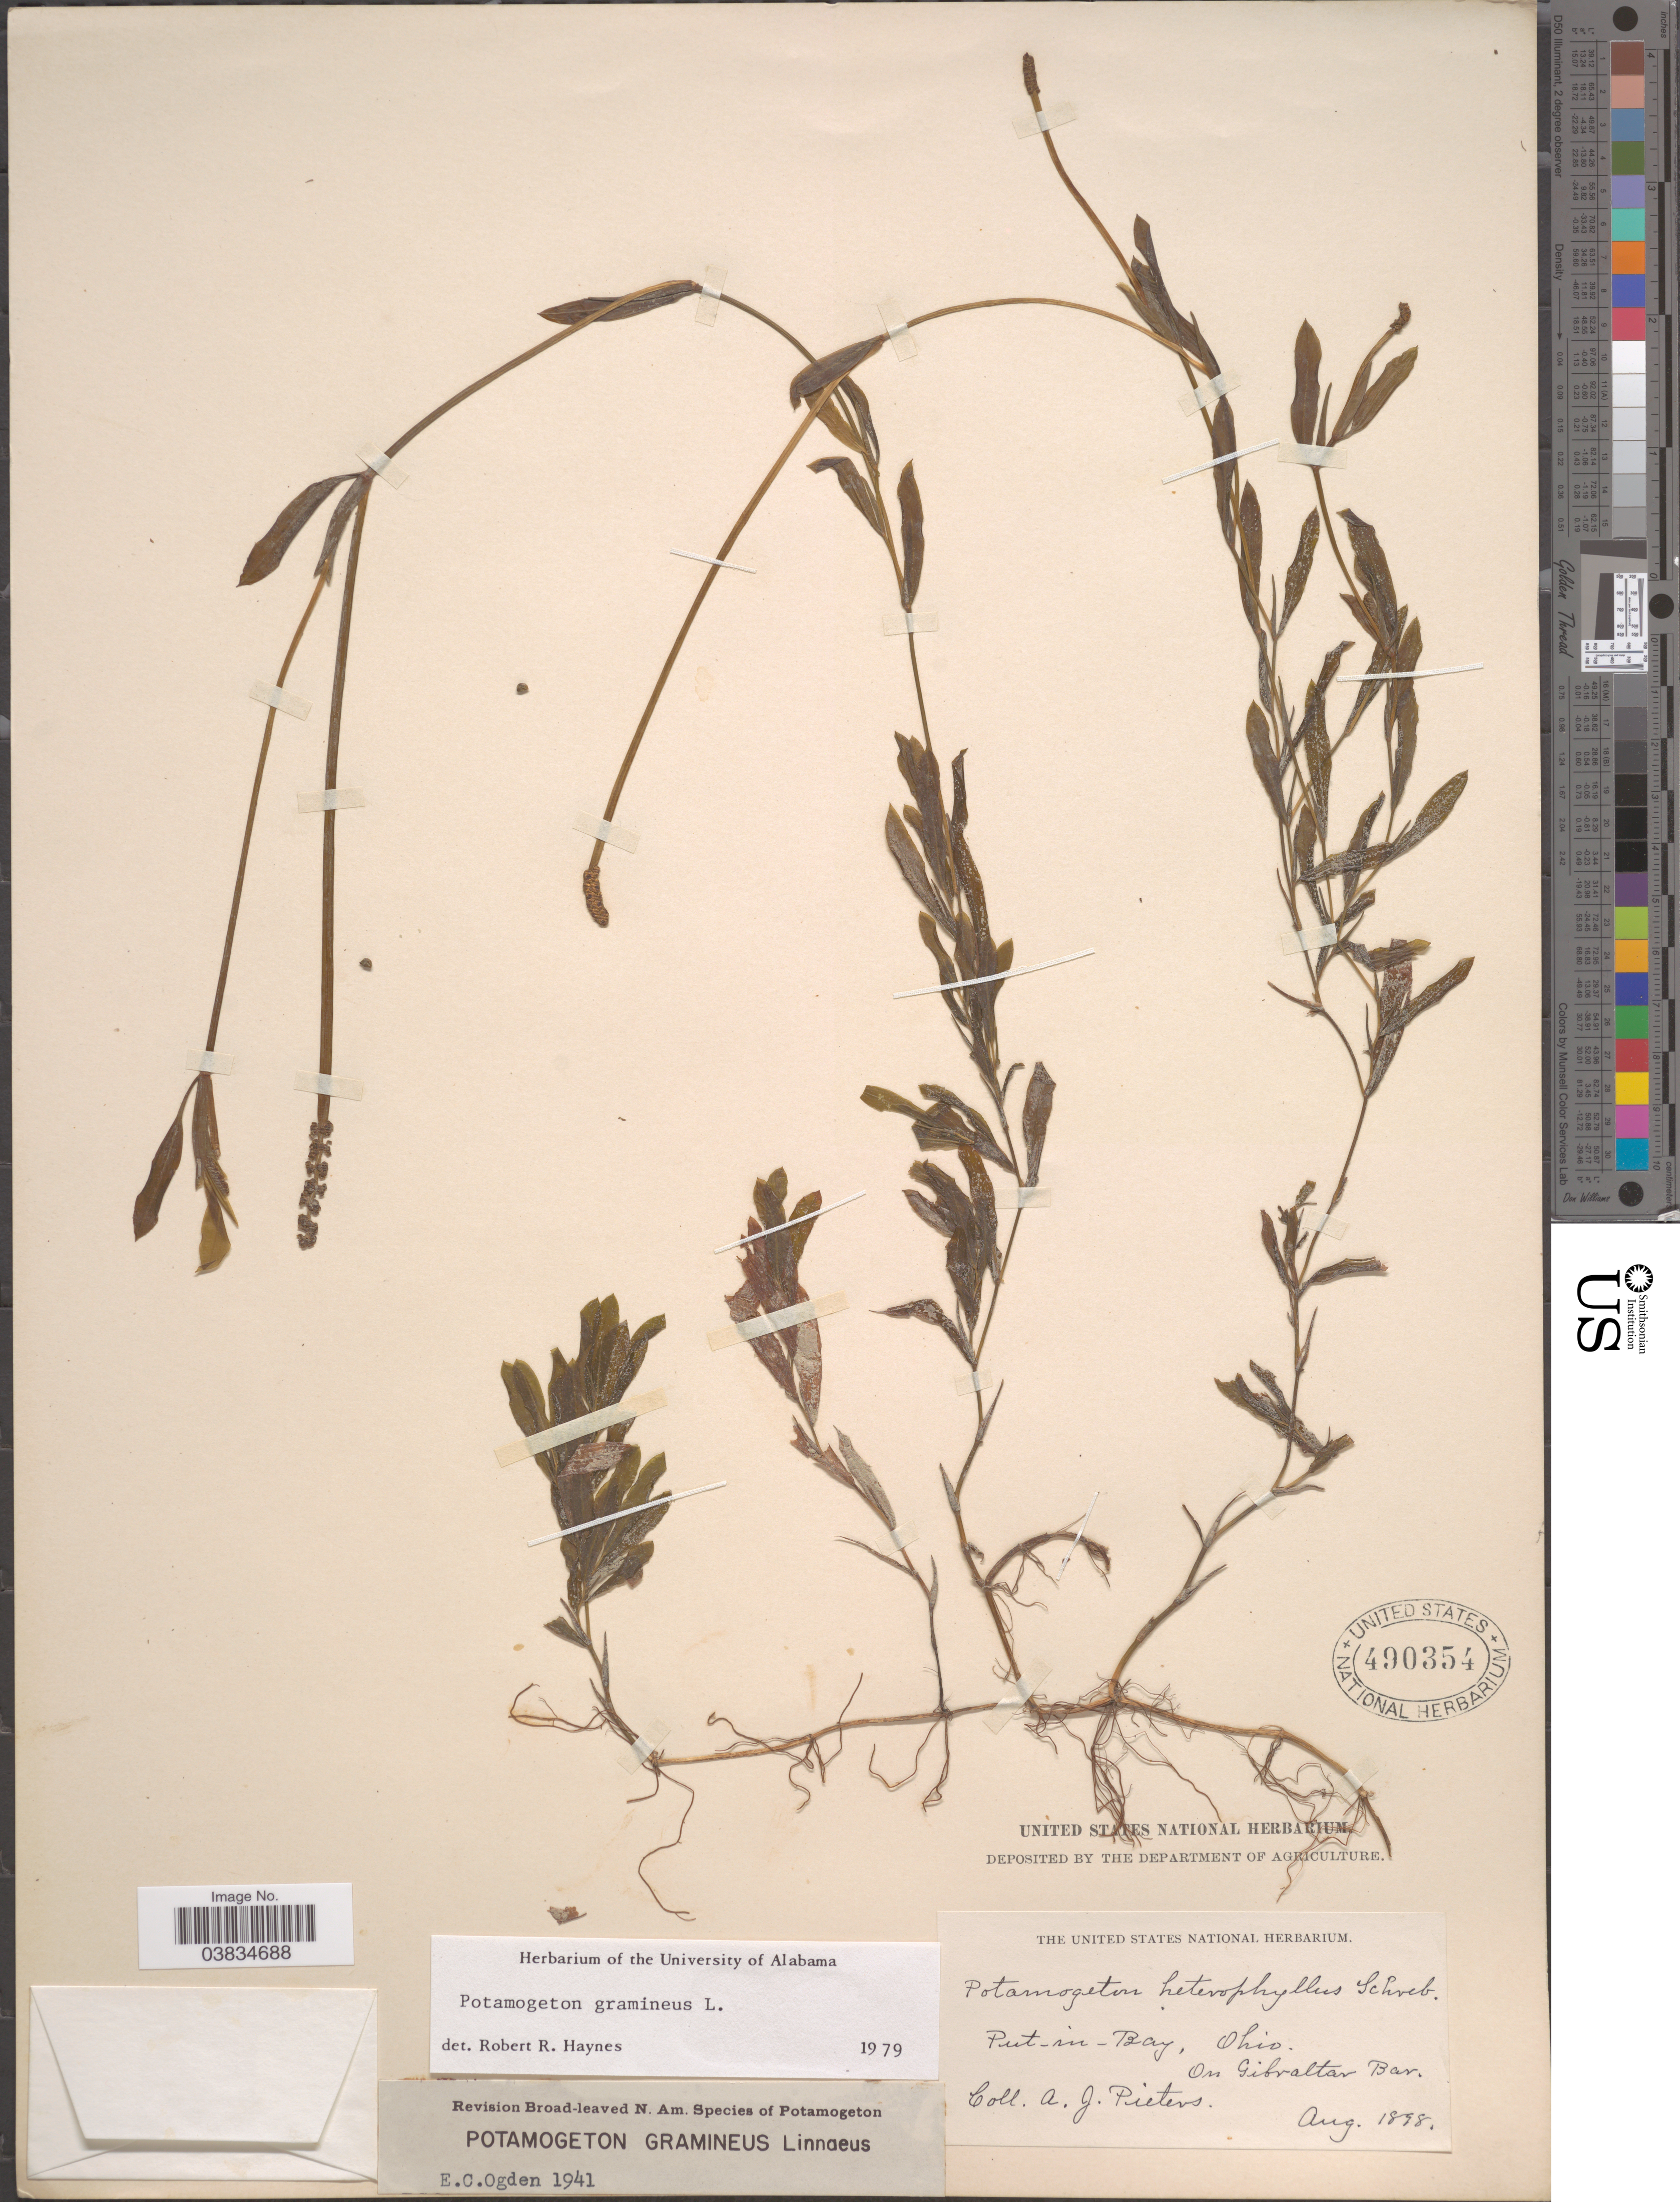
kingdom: Plantae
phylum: Tracheophyta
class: Liliopsida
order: Alismatales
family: Potamogetonaceae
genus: Potamogeton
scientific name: Potamogeton gramineus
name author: L.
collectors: A. Pieters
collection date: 1898-08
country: United States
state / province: Ohio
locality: Put-in-Bay. On Gibraltar Bar.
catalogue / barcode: US 490354